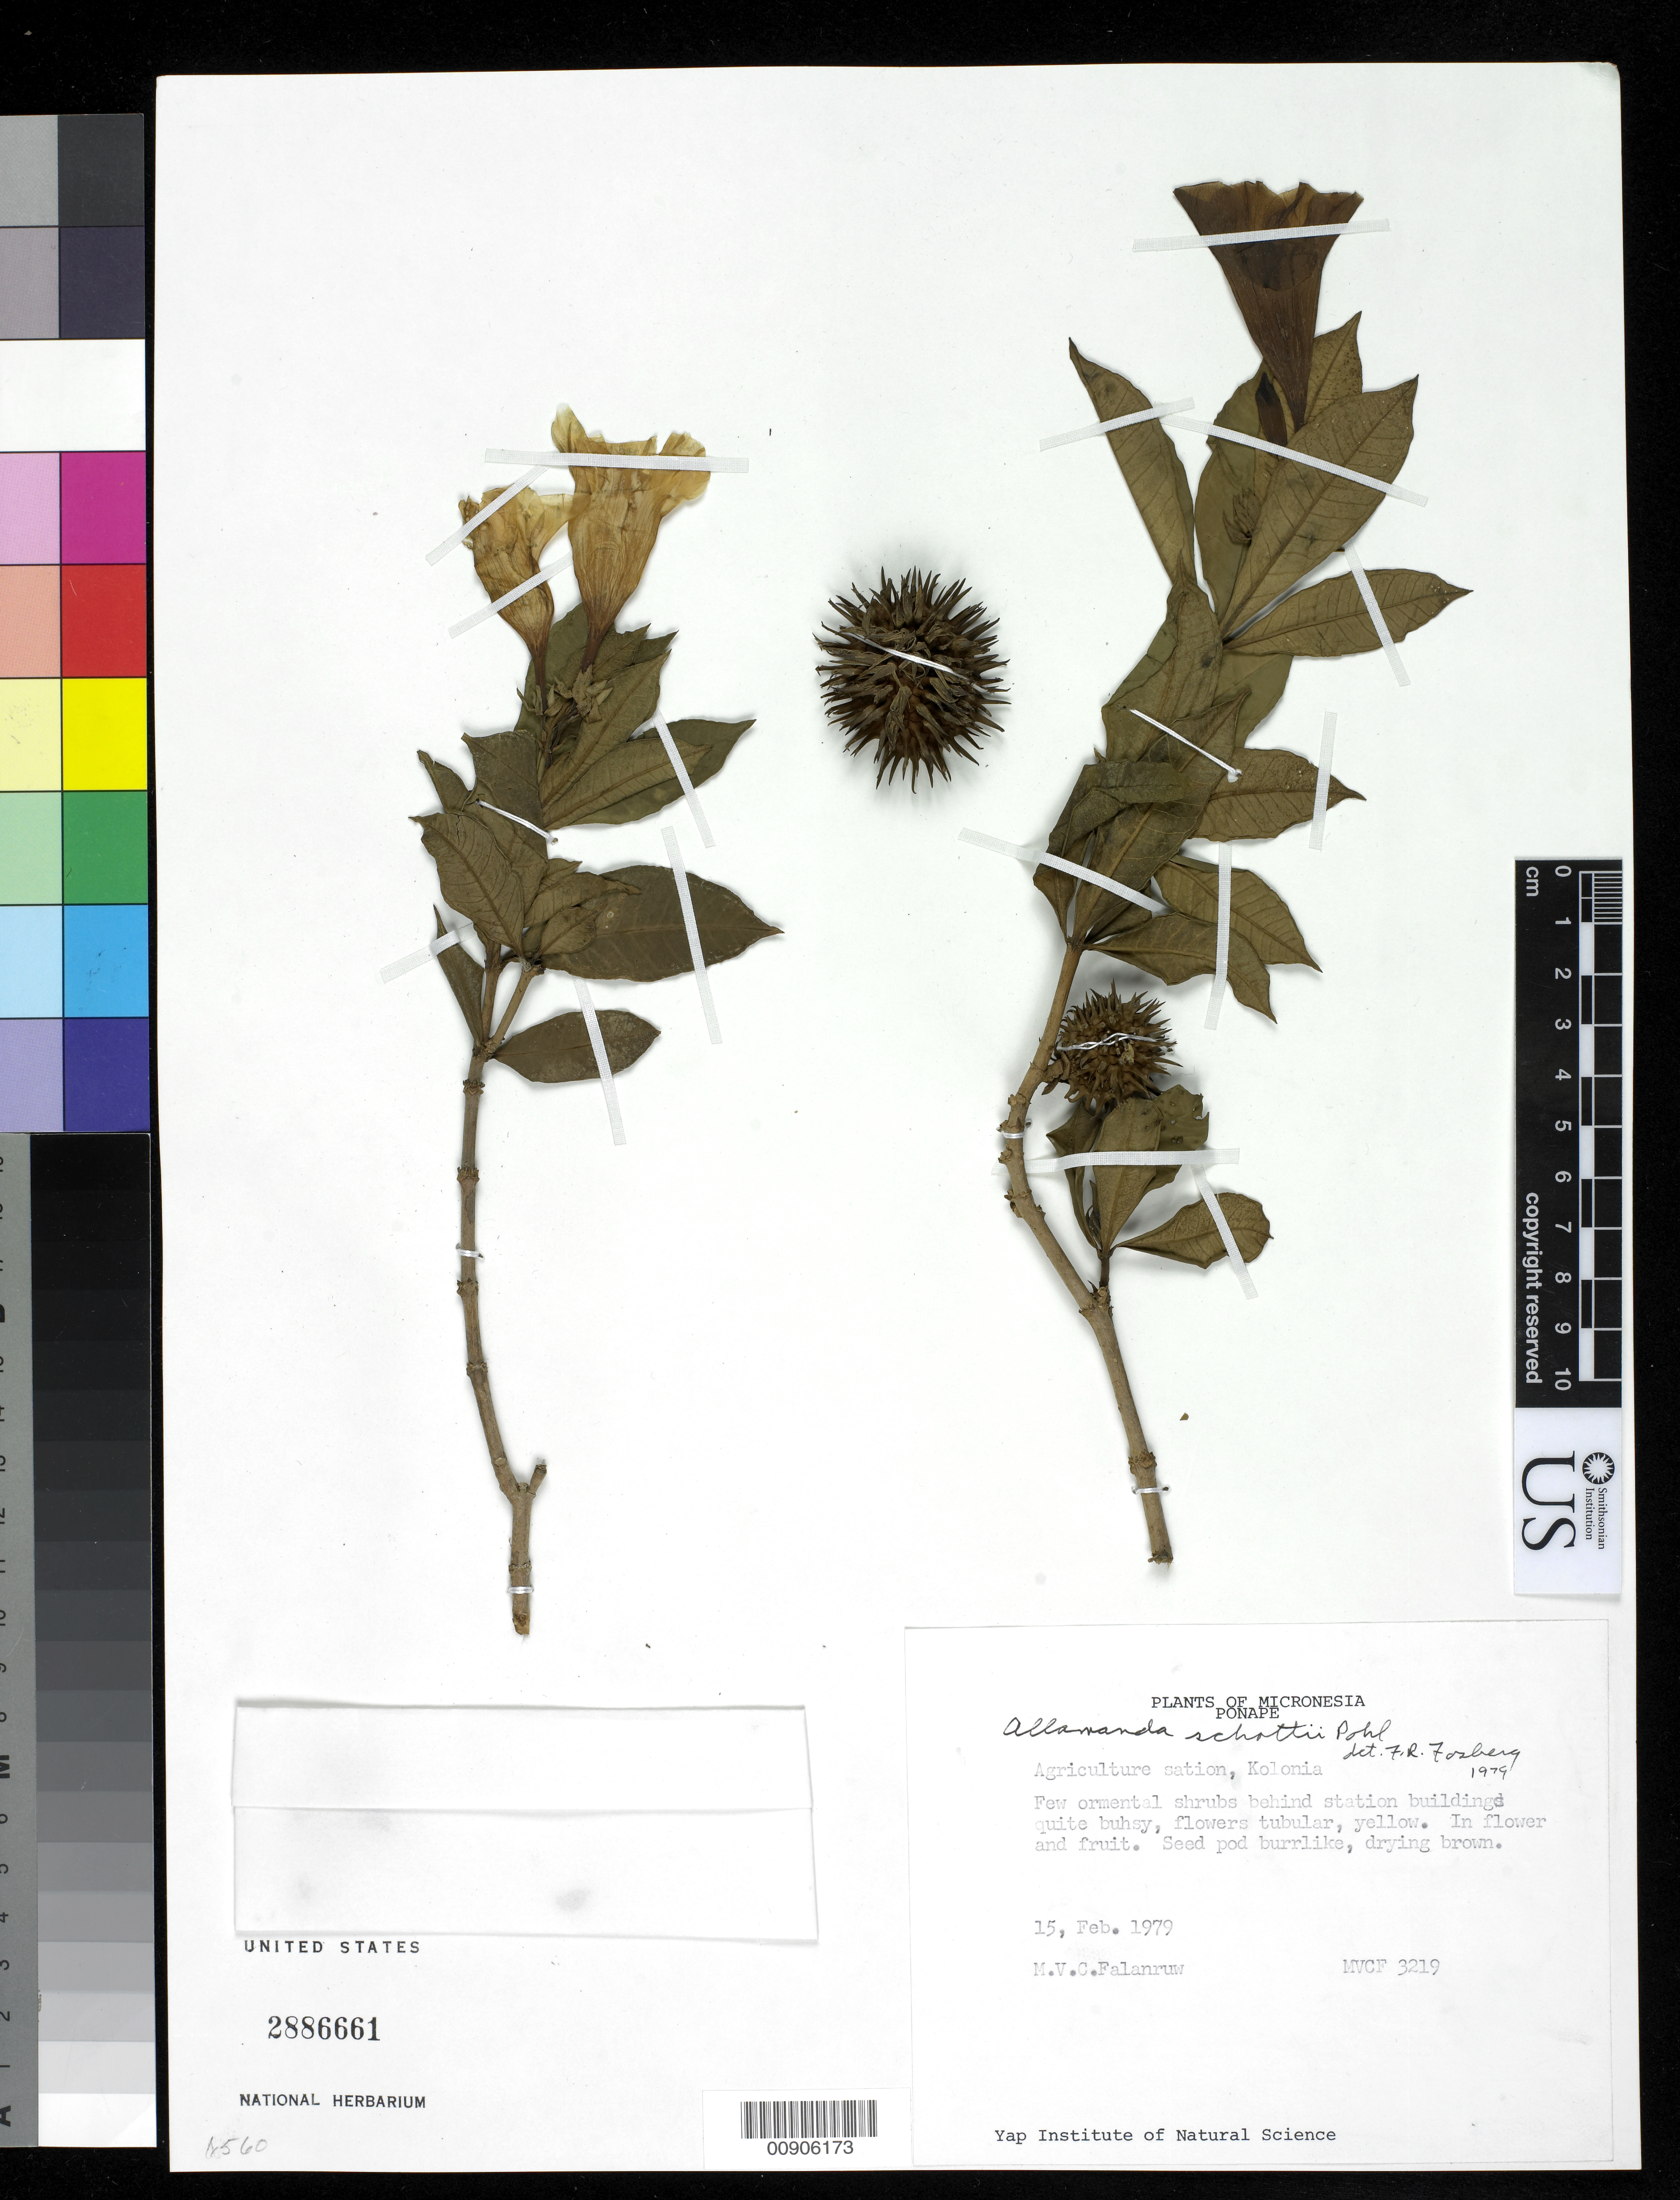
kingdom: Plantae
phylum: Tracheophyta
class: Magnoliopsida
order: Gentianales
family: Apocynaceae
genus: Allamanda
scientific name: Allamanda schottii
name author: Pohl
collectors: M. V. Falanruw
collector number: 3219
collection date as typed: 15 Feb 1979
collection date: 1979-02-15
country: Micronesia, Federated States of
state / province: Pohnpei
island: Pohnpei [Ponape]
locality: Ponape Agriculture station, Kolonia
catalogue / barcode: US 2886661